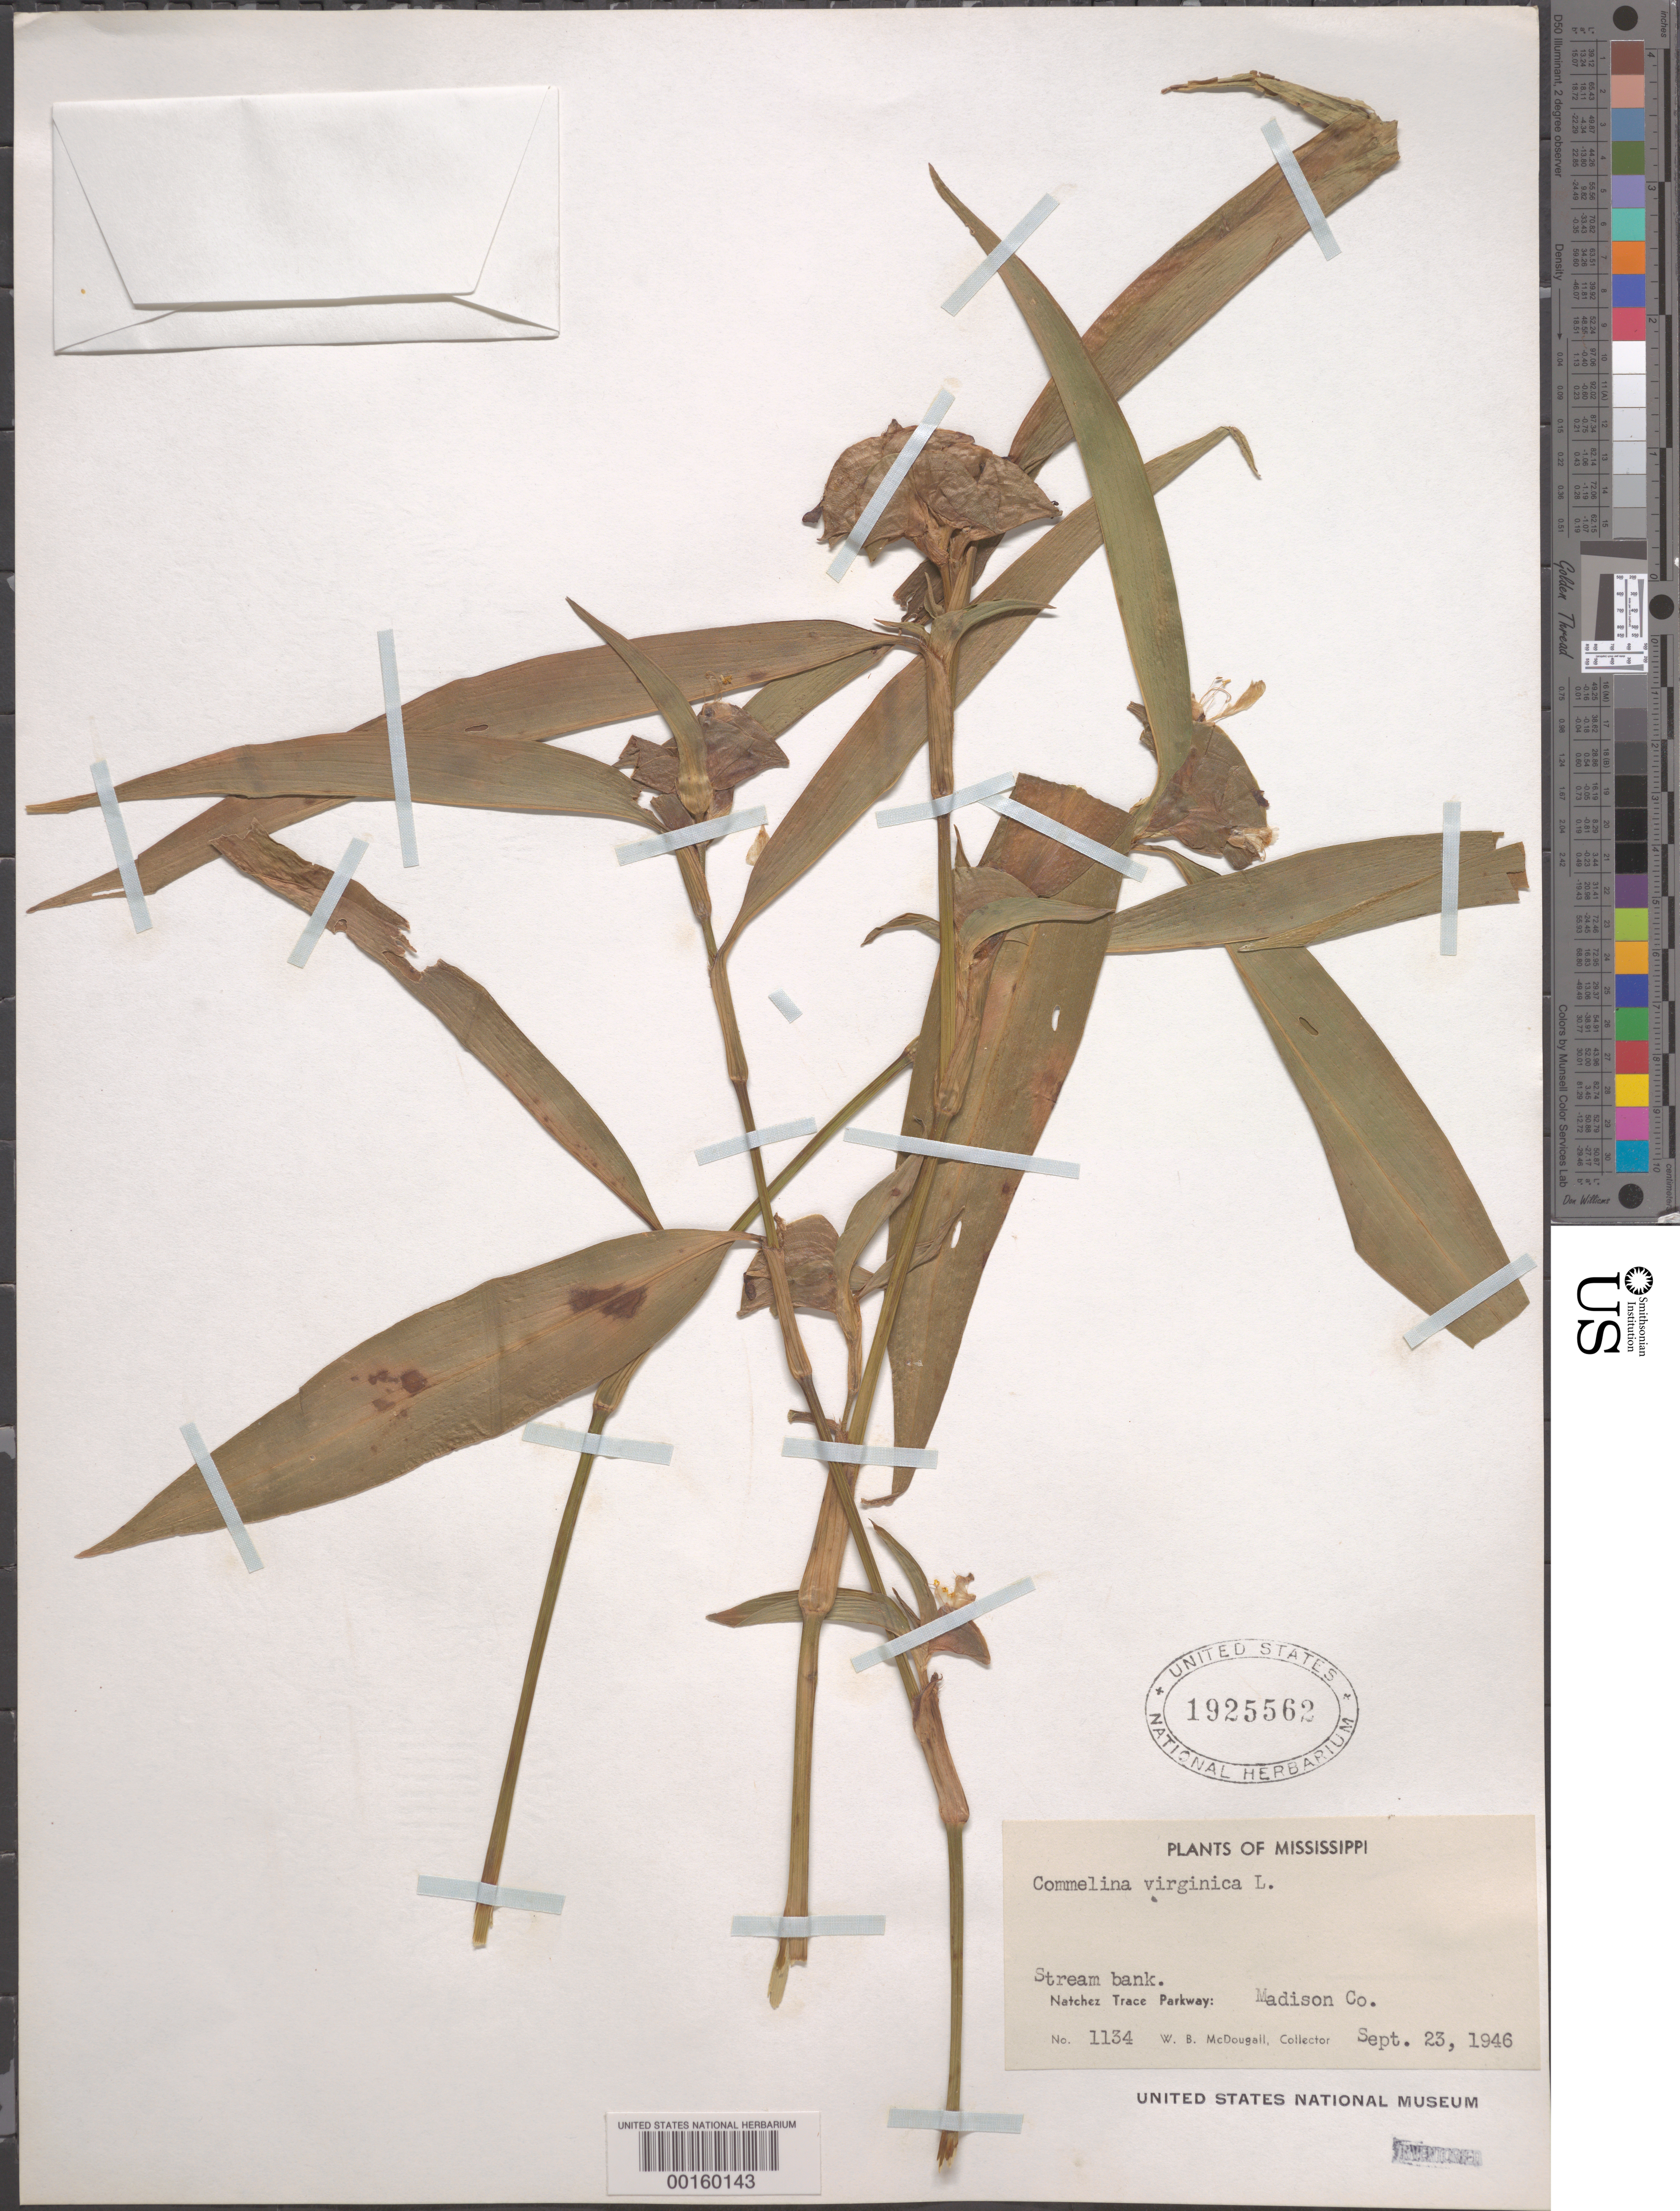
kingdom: Plantae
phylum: Tracheophyta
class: Liliopsida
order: Commelinales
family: Commelinaceae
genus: Commelina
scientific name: Commelina virginica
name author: L.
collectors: W. B. McDougall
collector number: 1134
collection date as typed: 23 Sep 1946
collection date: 1946-09-23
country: United States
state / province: Mississippi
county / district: Madison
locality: Natchez trace parkway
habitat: Stream bank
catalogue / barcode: US 1925562